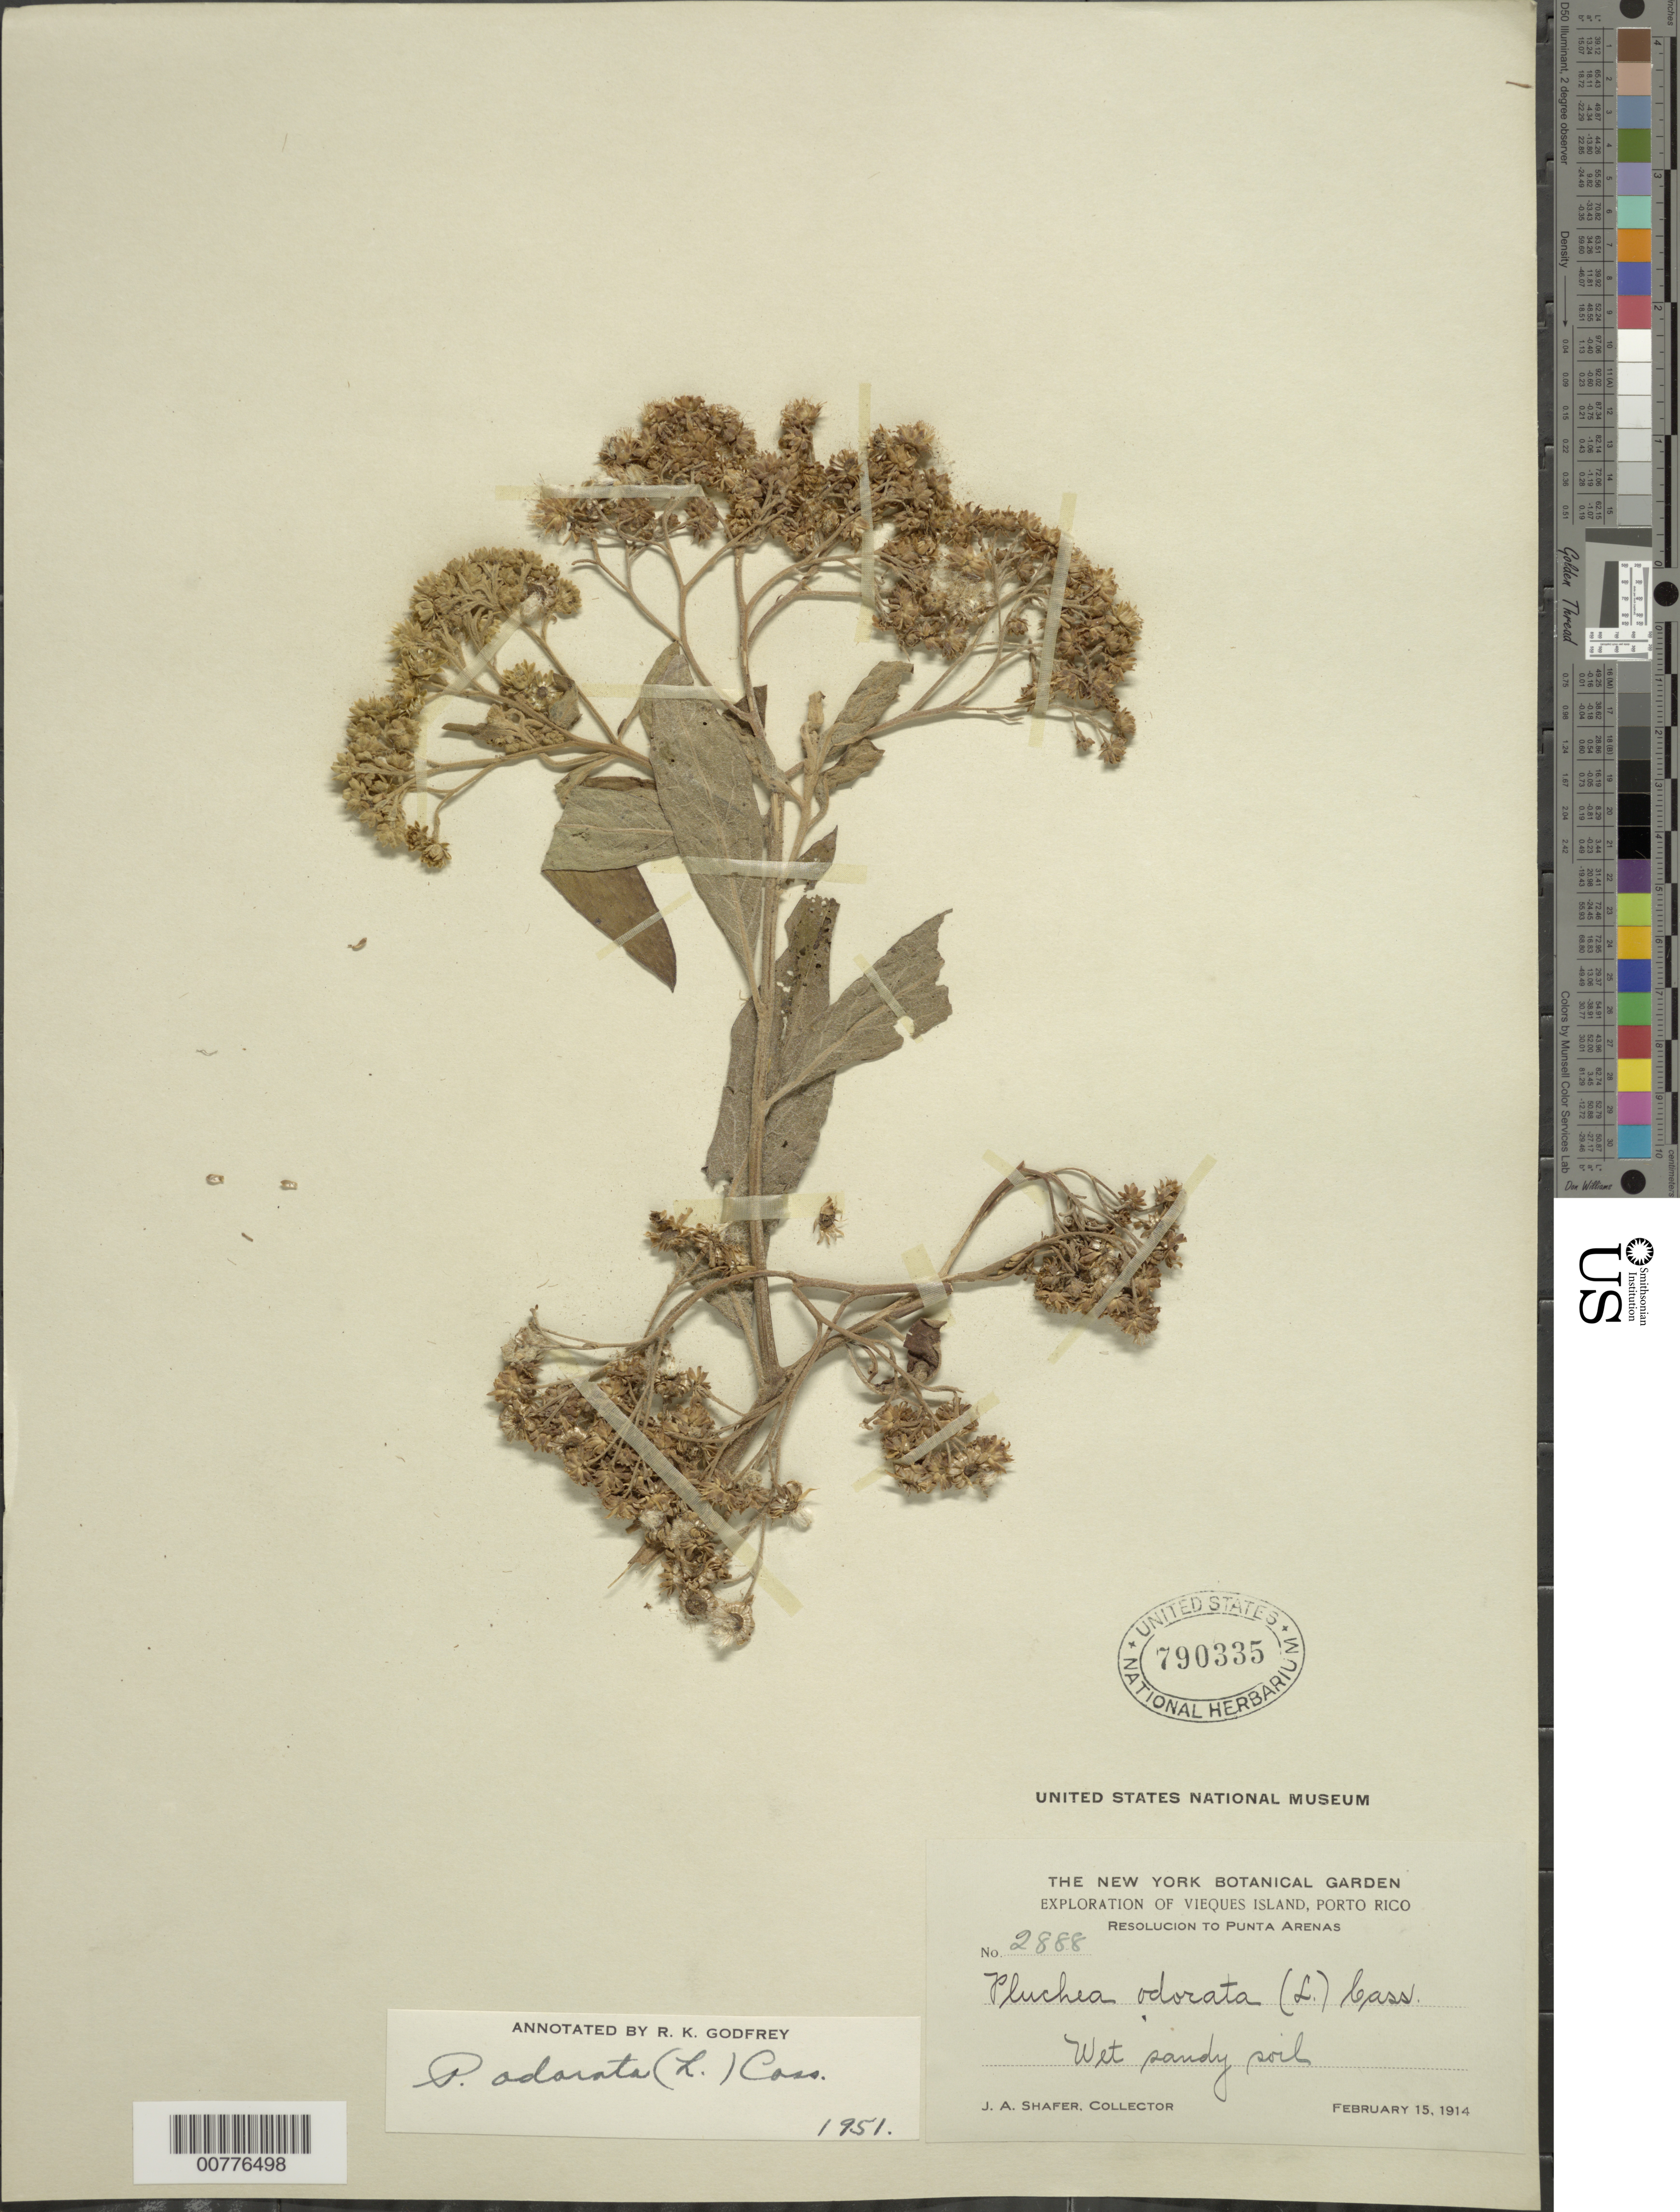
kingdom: Plantae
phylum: Tracheophyta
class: Magnoliopsida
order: Asterales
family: Asteraceae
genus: Pluchea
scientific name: Pluchea carolinensis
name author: (Jacq.) D. Don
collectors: J. A. Shafer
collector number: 2888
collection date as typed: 15 Feb 1914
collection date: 1914-02-15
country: Puerto Rico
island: Vieques I.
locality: Revolucion to Punta Arenas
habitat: Wet sandy soil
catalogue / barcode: US 790335